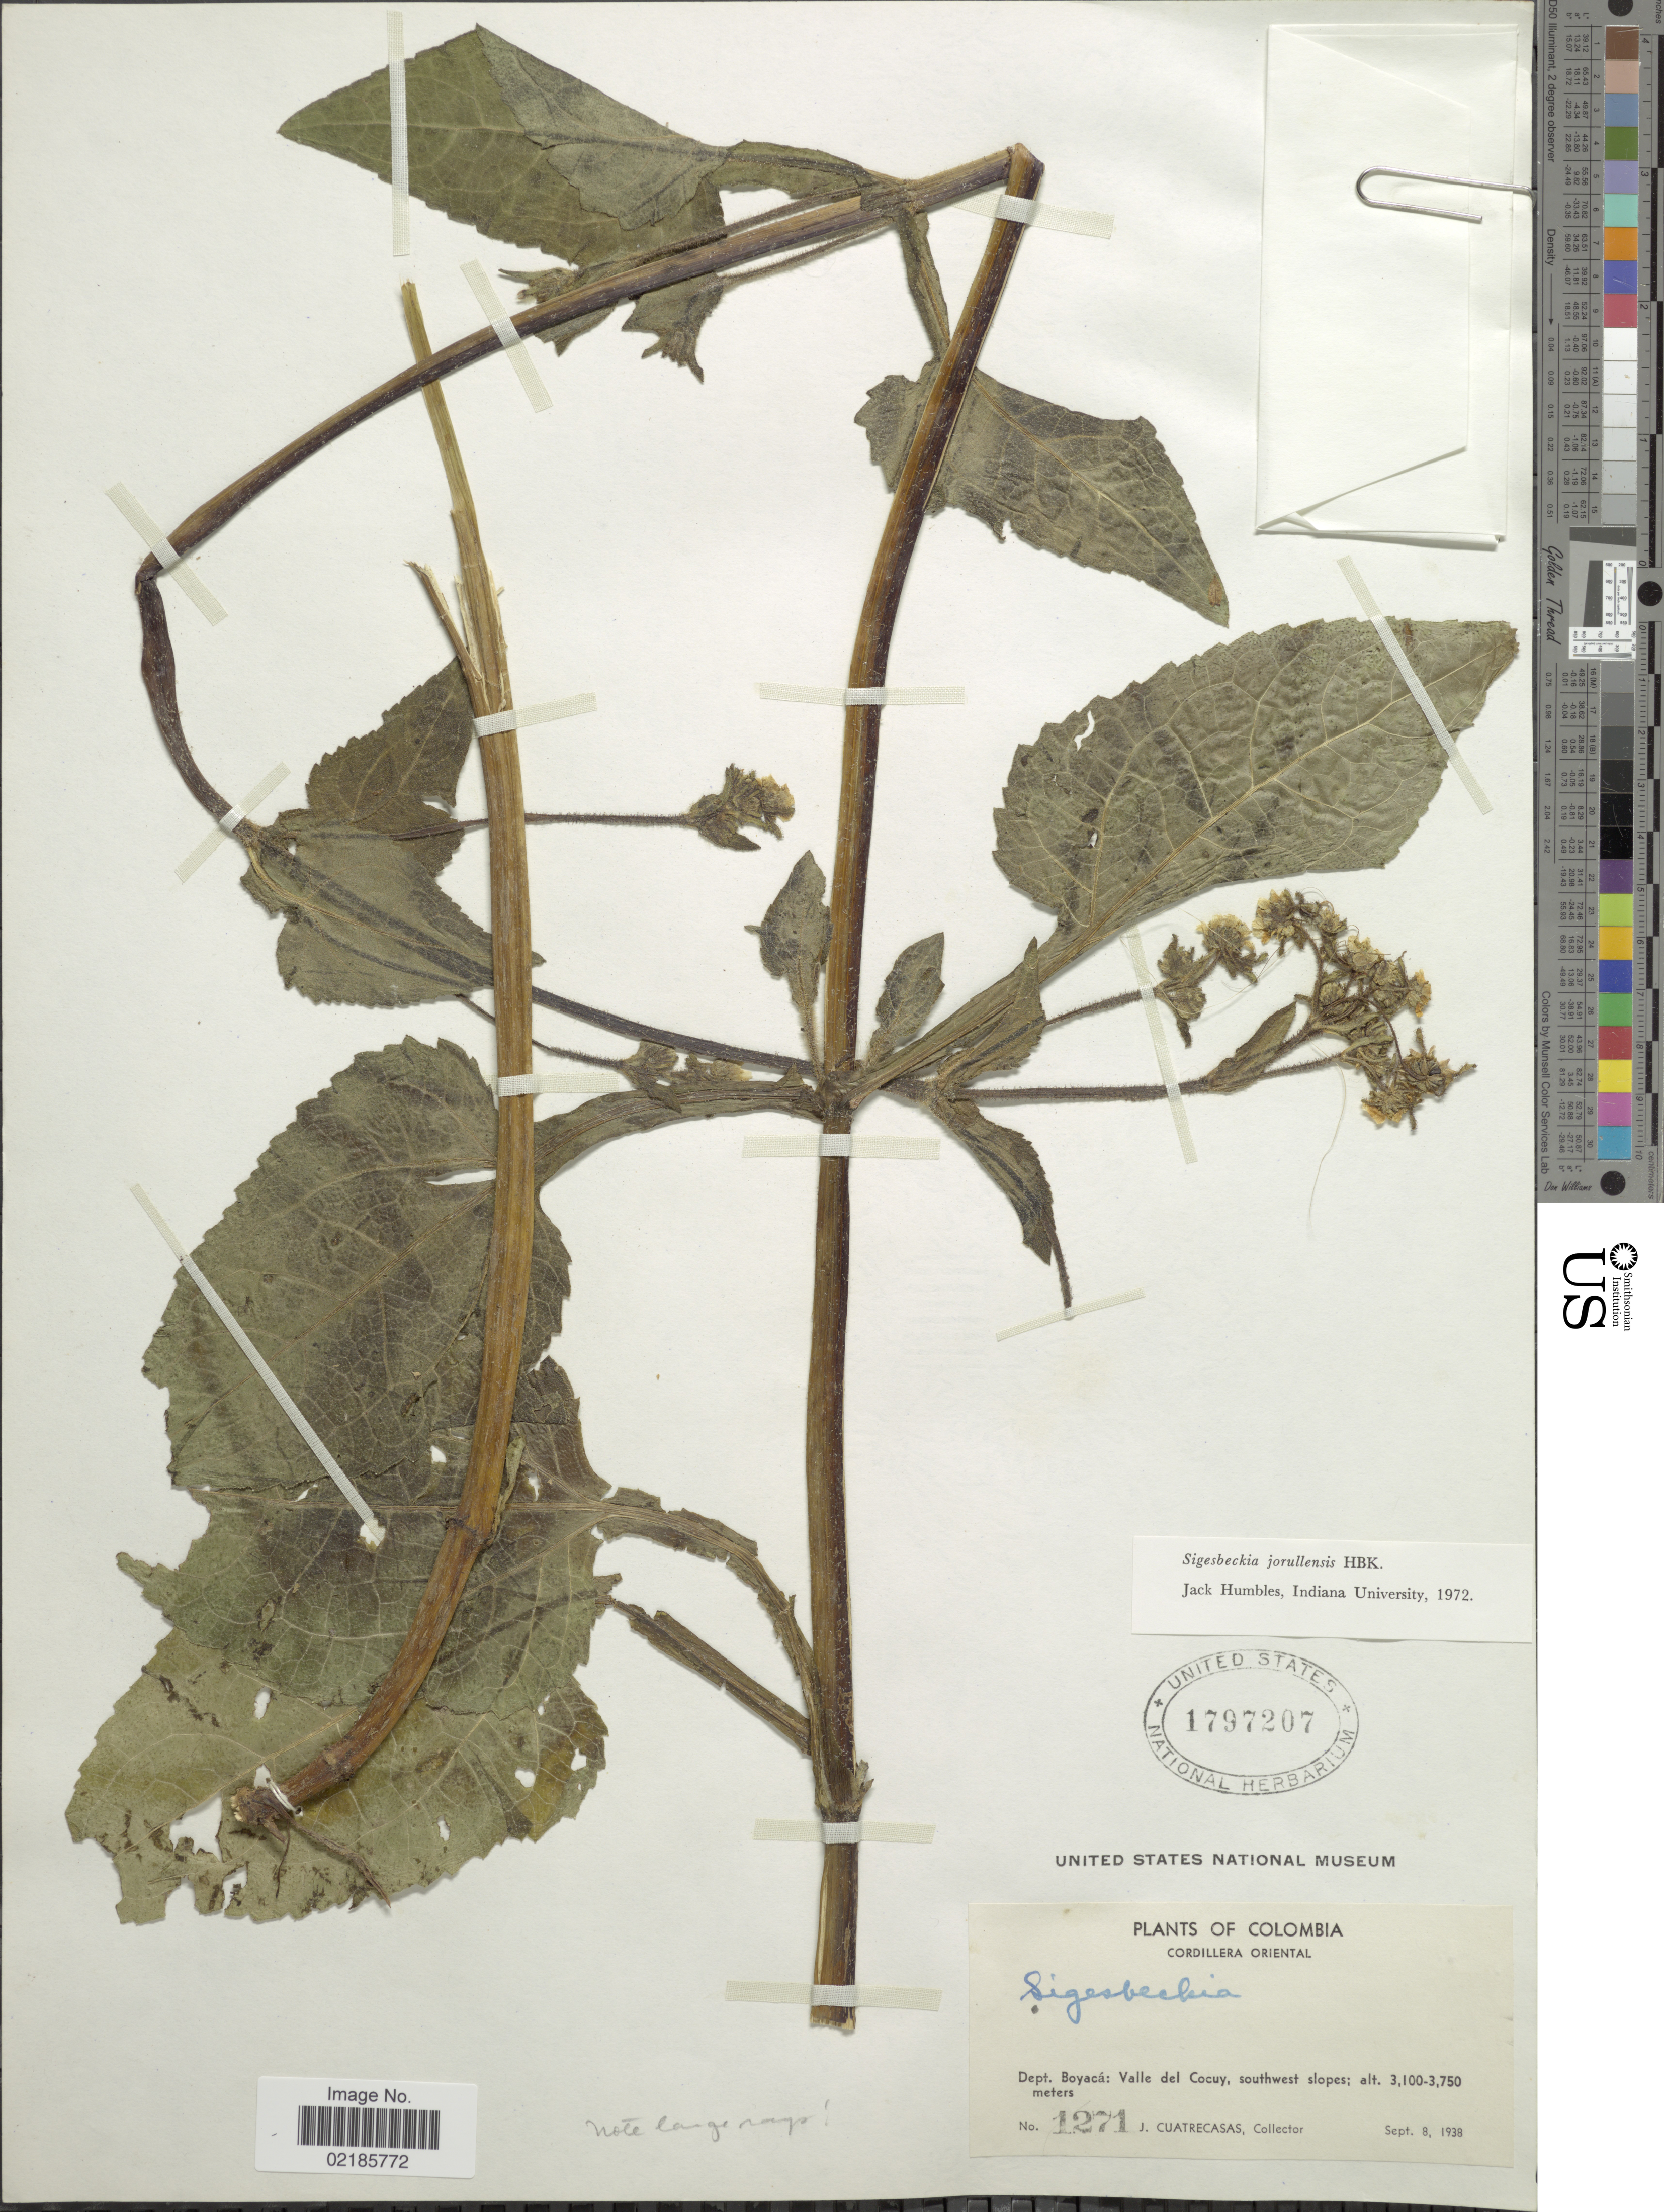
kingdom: Plantae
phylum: Tracheophyta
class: Magnoliopsida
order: Asterales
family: Asteraceae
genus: Sigesbeckia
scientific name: Sigesbeckia jorullensis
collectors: J. Cuatrecasas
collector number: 1271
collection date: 1938-09-08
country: Colombia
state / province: Boyacá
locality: Cordillera Oriental, Valle del Cocuy, southwest slopes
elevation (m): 3100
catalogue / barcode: US 1797207